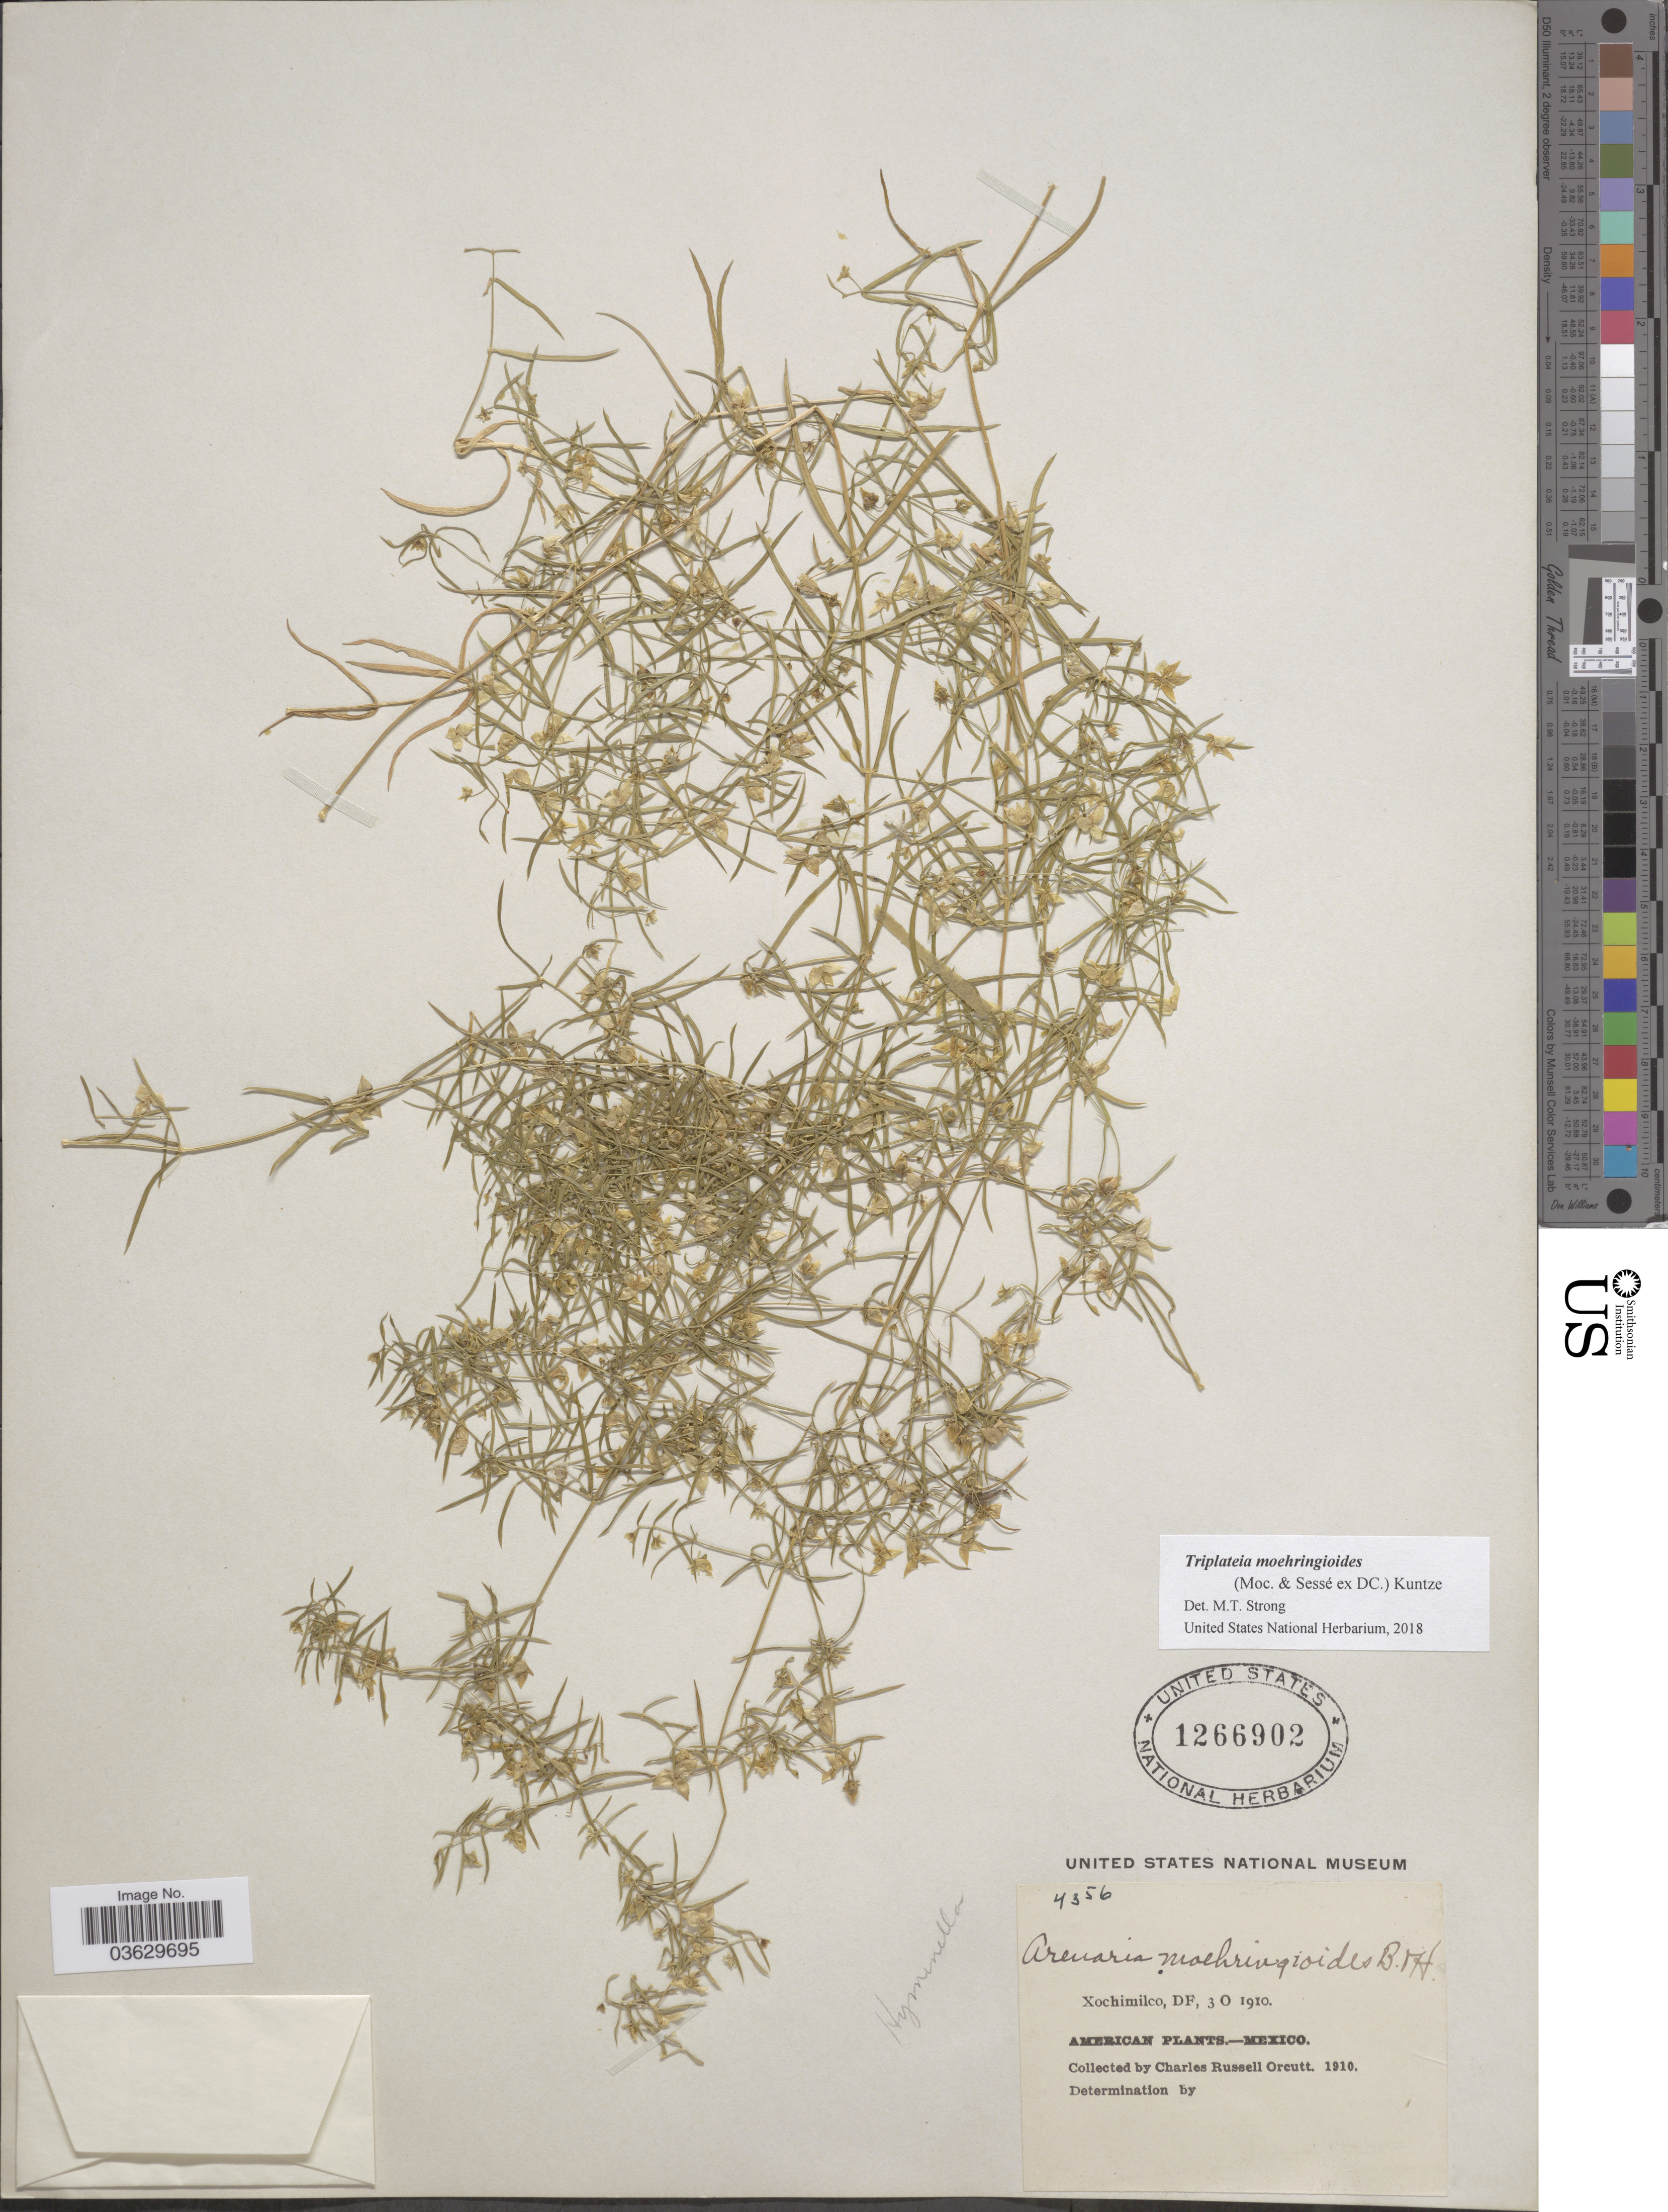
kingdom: Plantae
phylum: Tracheophyta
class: Magnoliopsida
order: Caryophyllales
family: Caryophyllaceae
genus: Triplateia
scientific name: Triplateia moehringiodes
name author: (DC.) Kuntze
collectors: C. R. Orcutt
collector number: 4356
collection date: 1910-10-03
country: Mexico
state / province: Distrito Federal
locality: Xochimilco. American.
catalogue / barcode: US 1266902